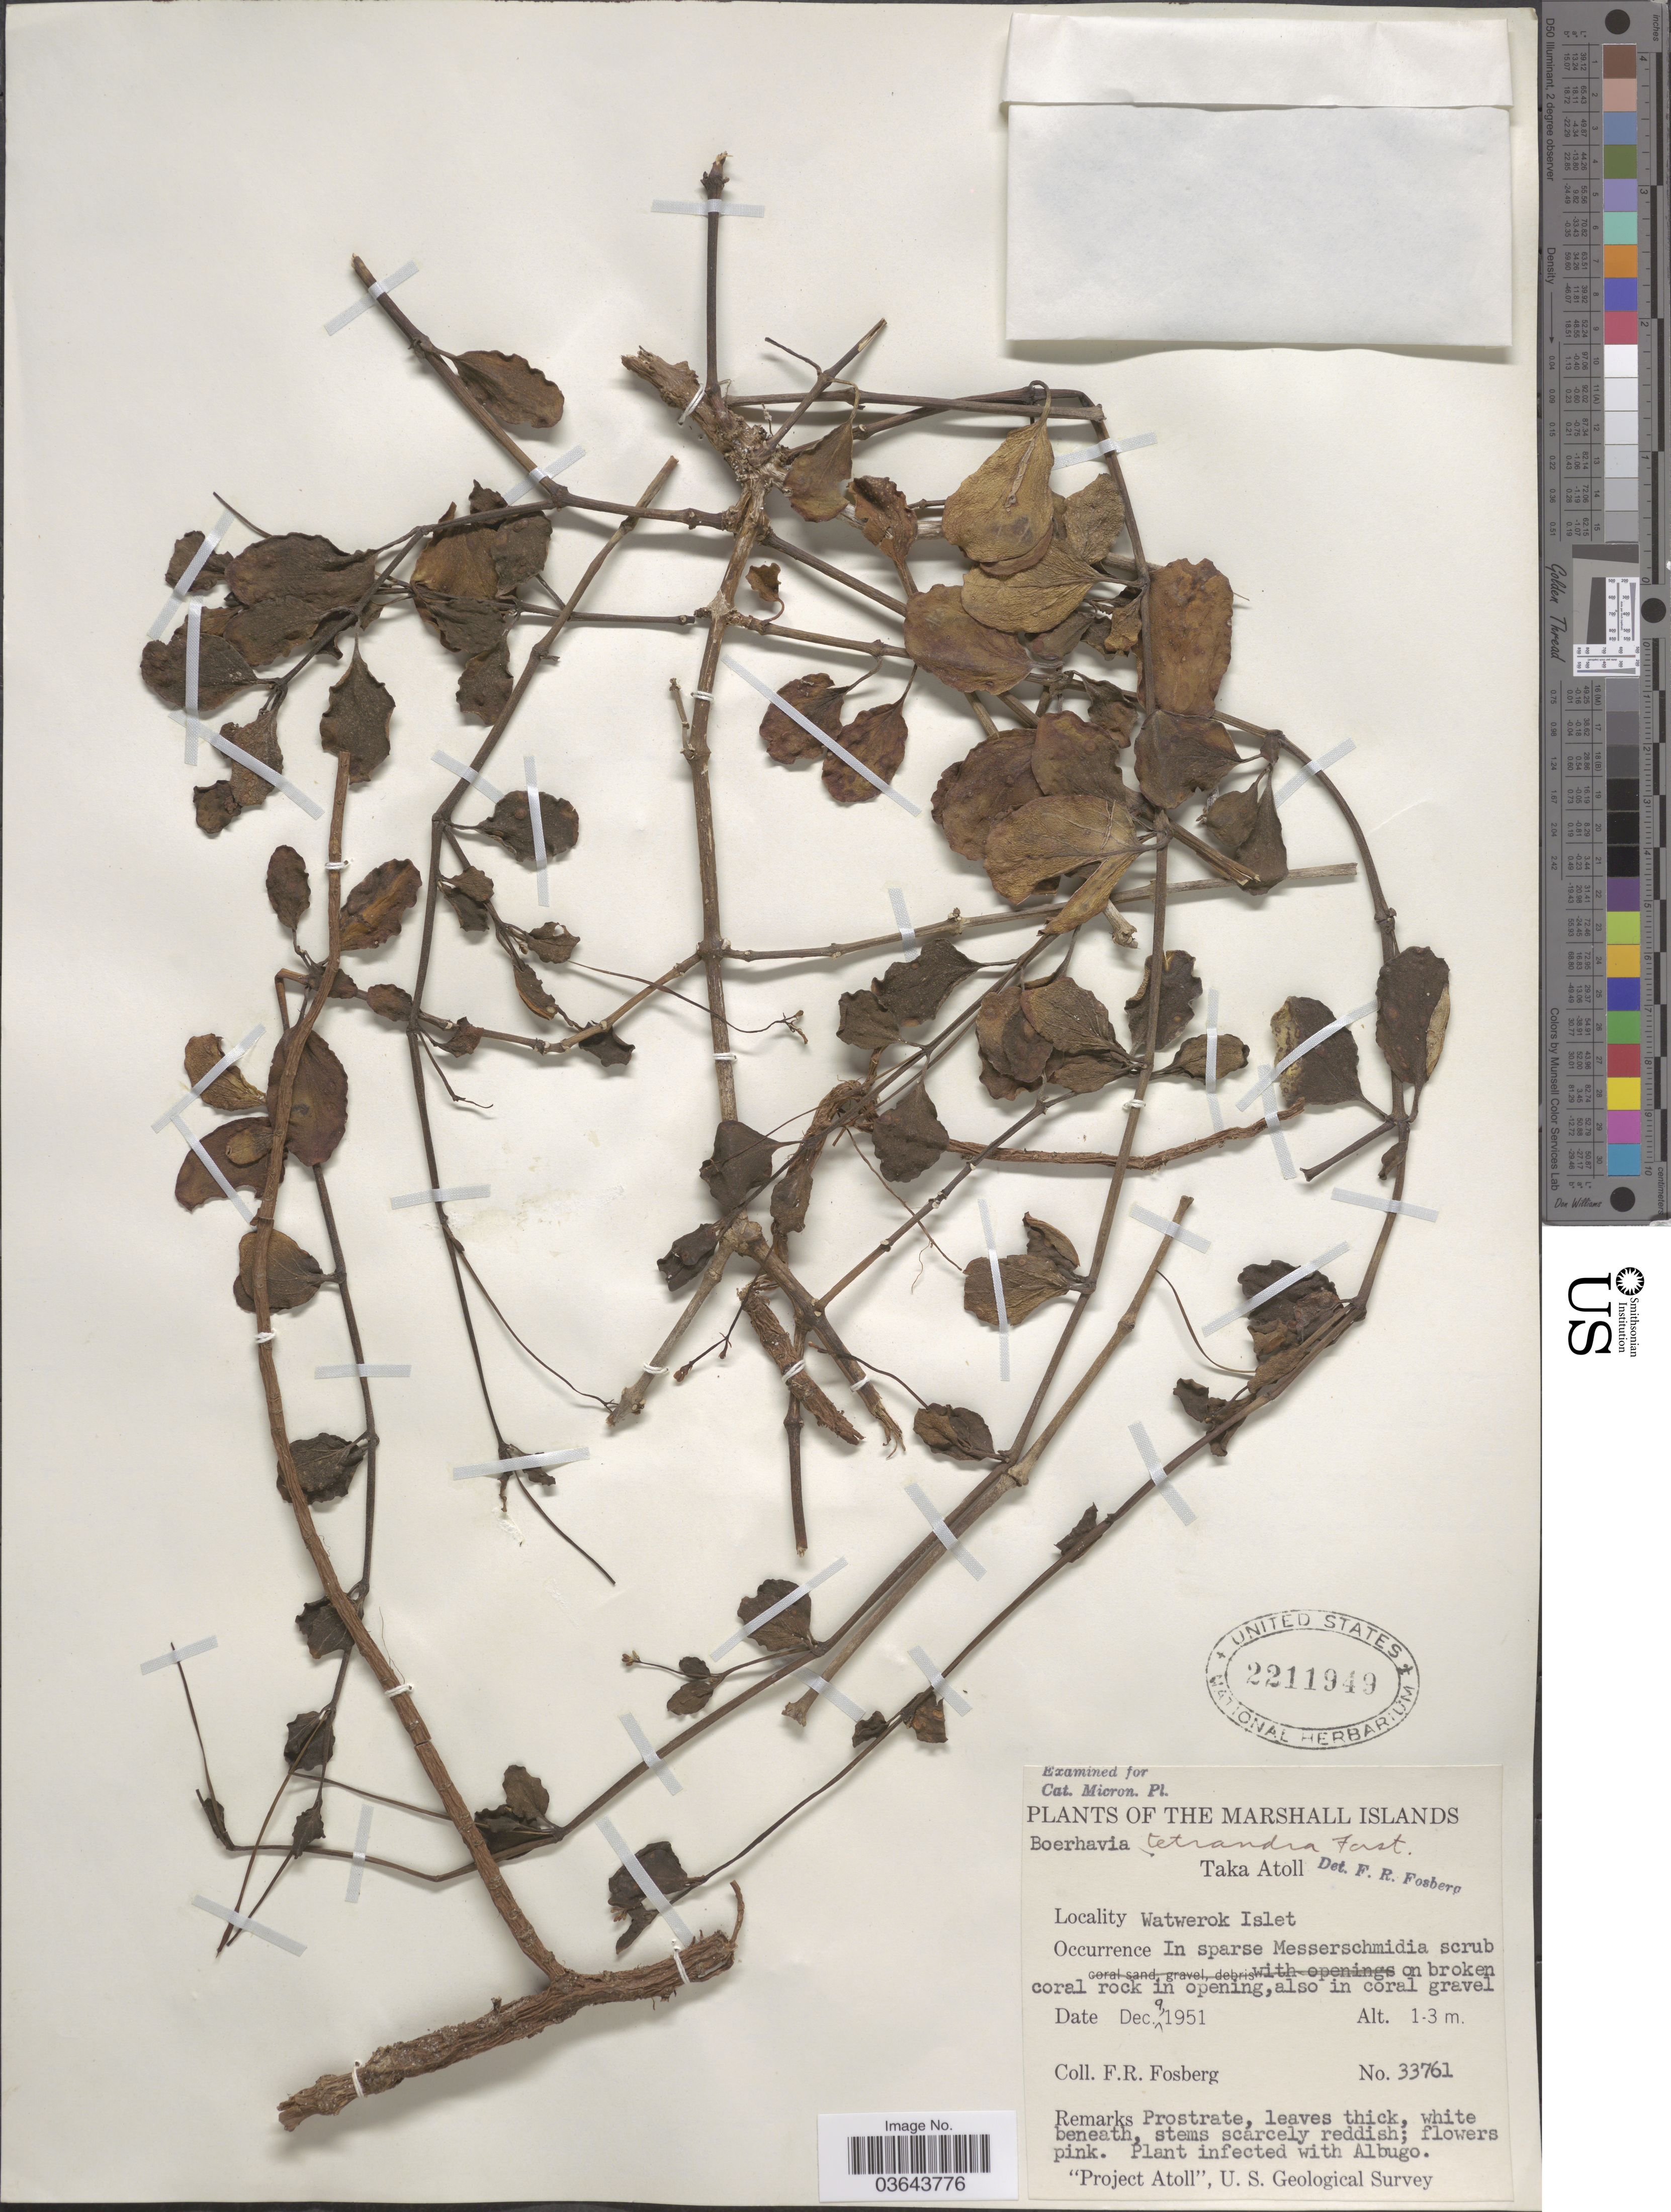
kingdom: Plantae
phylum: Tracheophyta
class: Magnoliopsida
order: Caryophyllales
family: Nyctaginaceae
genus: Boerhavia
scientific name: Boerhavia tetrandra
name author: G. Forst.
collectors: F. R. Fosberg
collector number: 33761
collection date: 1951-12-09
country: Marshall Islands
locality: Taka Atoll. Watwerok Islet.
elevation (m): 1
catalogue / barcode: US 2211949